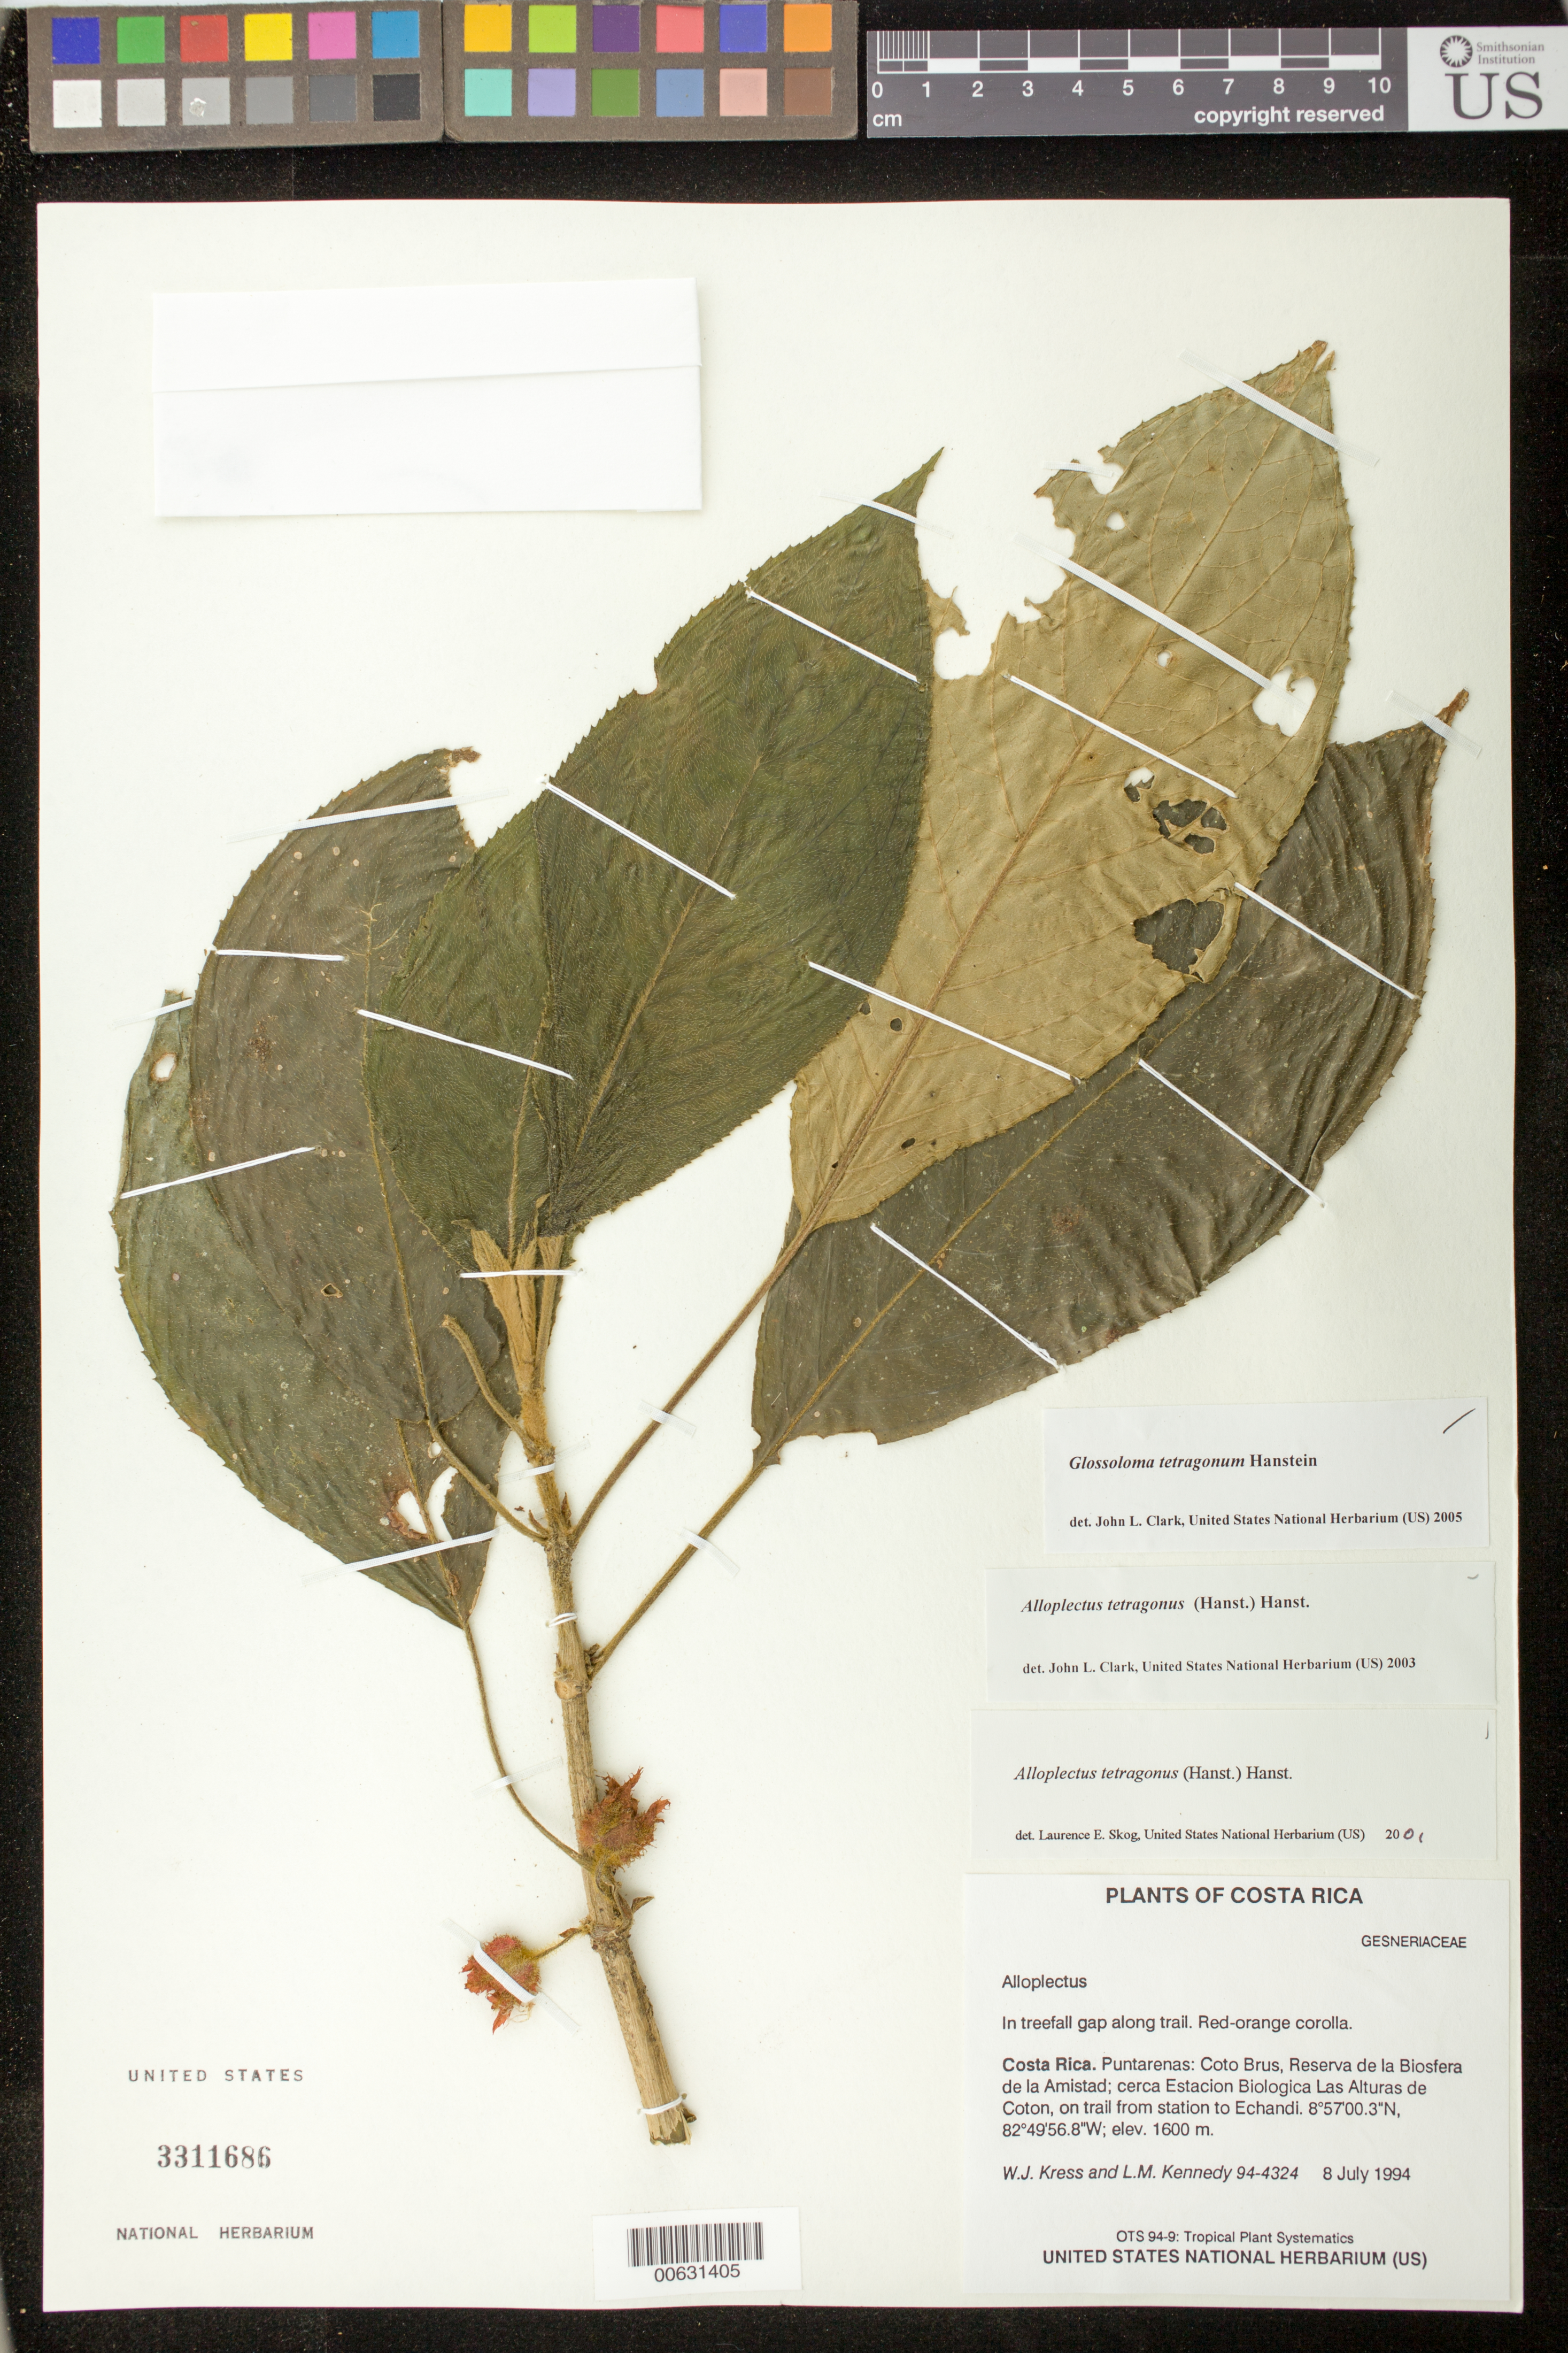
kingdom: Plantae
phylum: Tracheophyta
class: Magnoliopsida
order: Lamiales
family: Gesneriaceae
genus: Glossoloma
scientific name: Glossoloma tetragonum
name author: Hanst.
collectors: W. J. Kress & L. M. Kennedy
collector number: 94- 4324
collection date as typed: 08 Jul 1994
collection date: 1994-07-08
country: Costa Rica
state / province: Puntarenas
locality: Coto Brus, Reserva de la Biosfera de la Amistad; cerca Estación Biológica Las Alturas de Coton, on trail from station to Echandi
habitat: In treefall gap along trail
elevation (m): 1600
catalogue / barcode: US 3311686